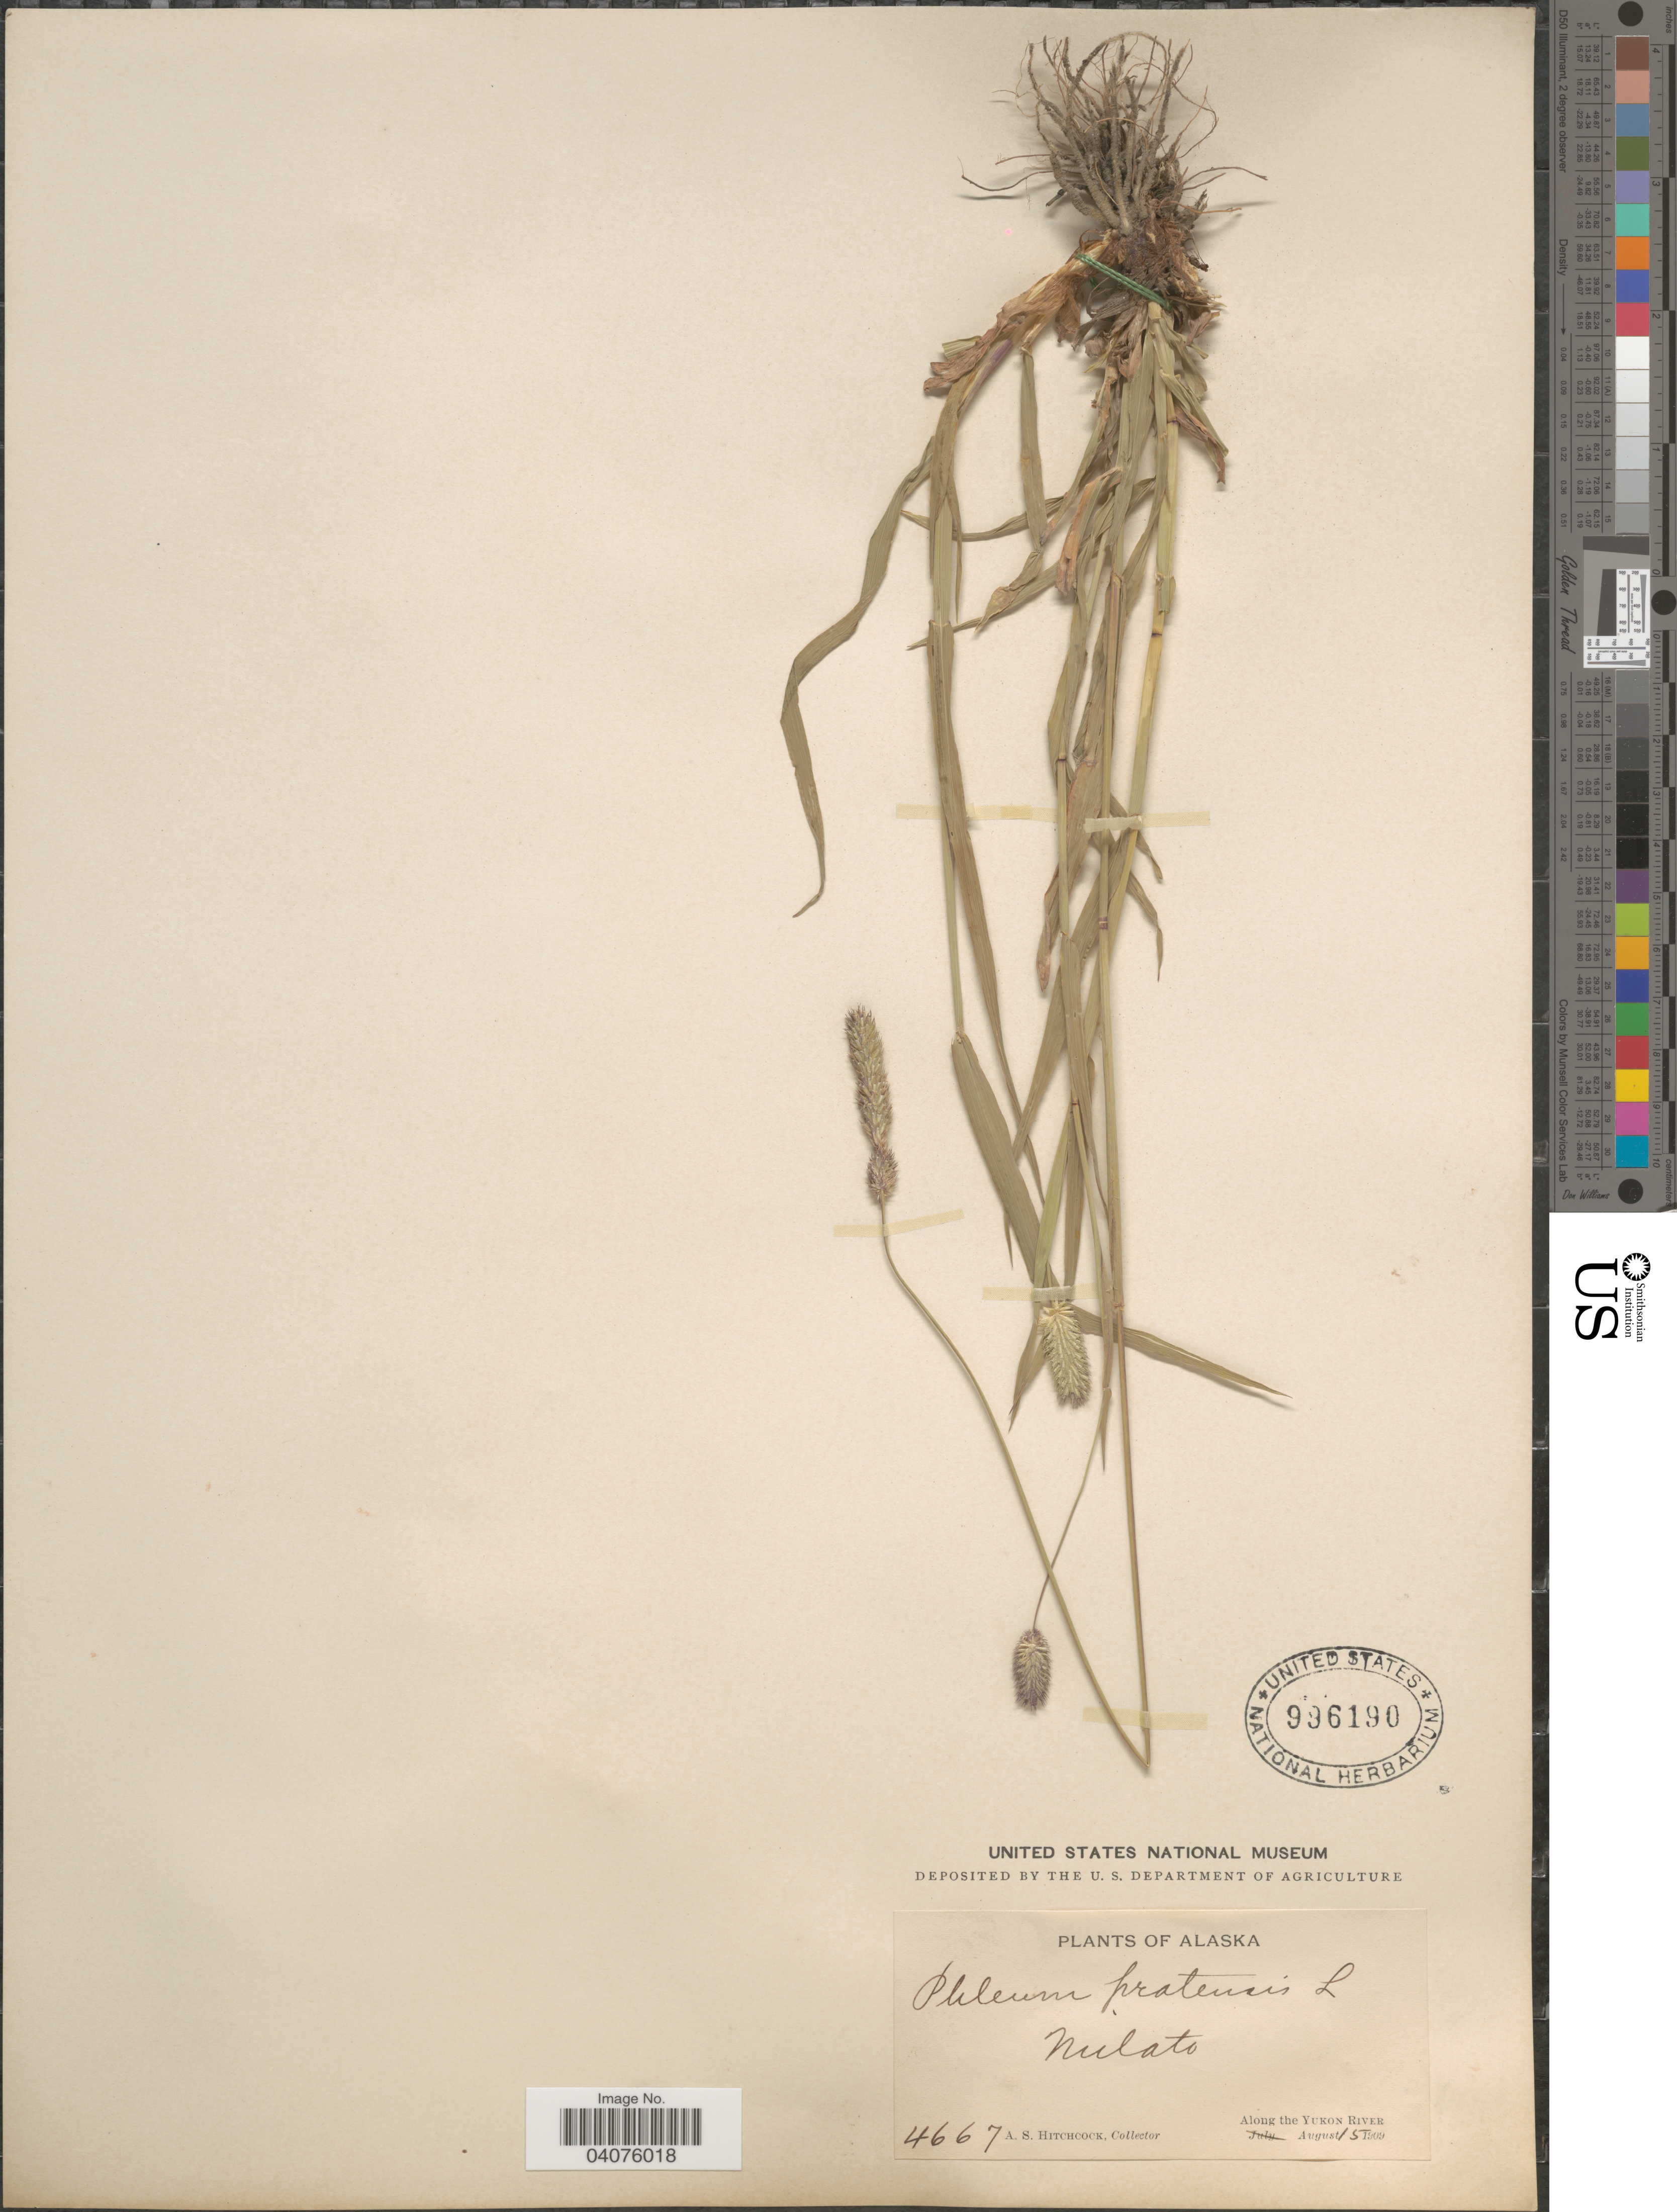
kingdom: Plantae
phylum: Tracheophyta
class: Liliopsida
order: Poales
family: Poaceae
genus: Phleum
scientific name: Phleum pratense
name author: L.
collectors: A. S. Hitchcock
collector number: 4667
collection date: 1909-08-15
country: United States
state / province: Alaska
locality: Nulato. Along the Yukon River.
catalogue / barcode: US 996190